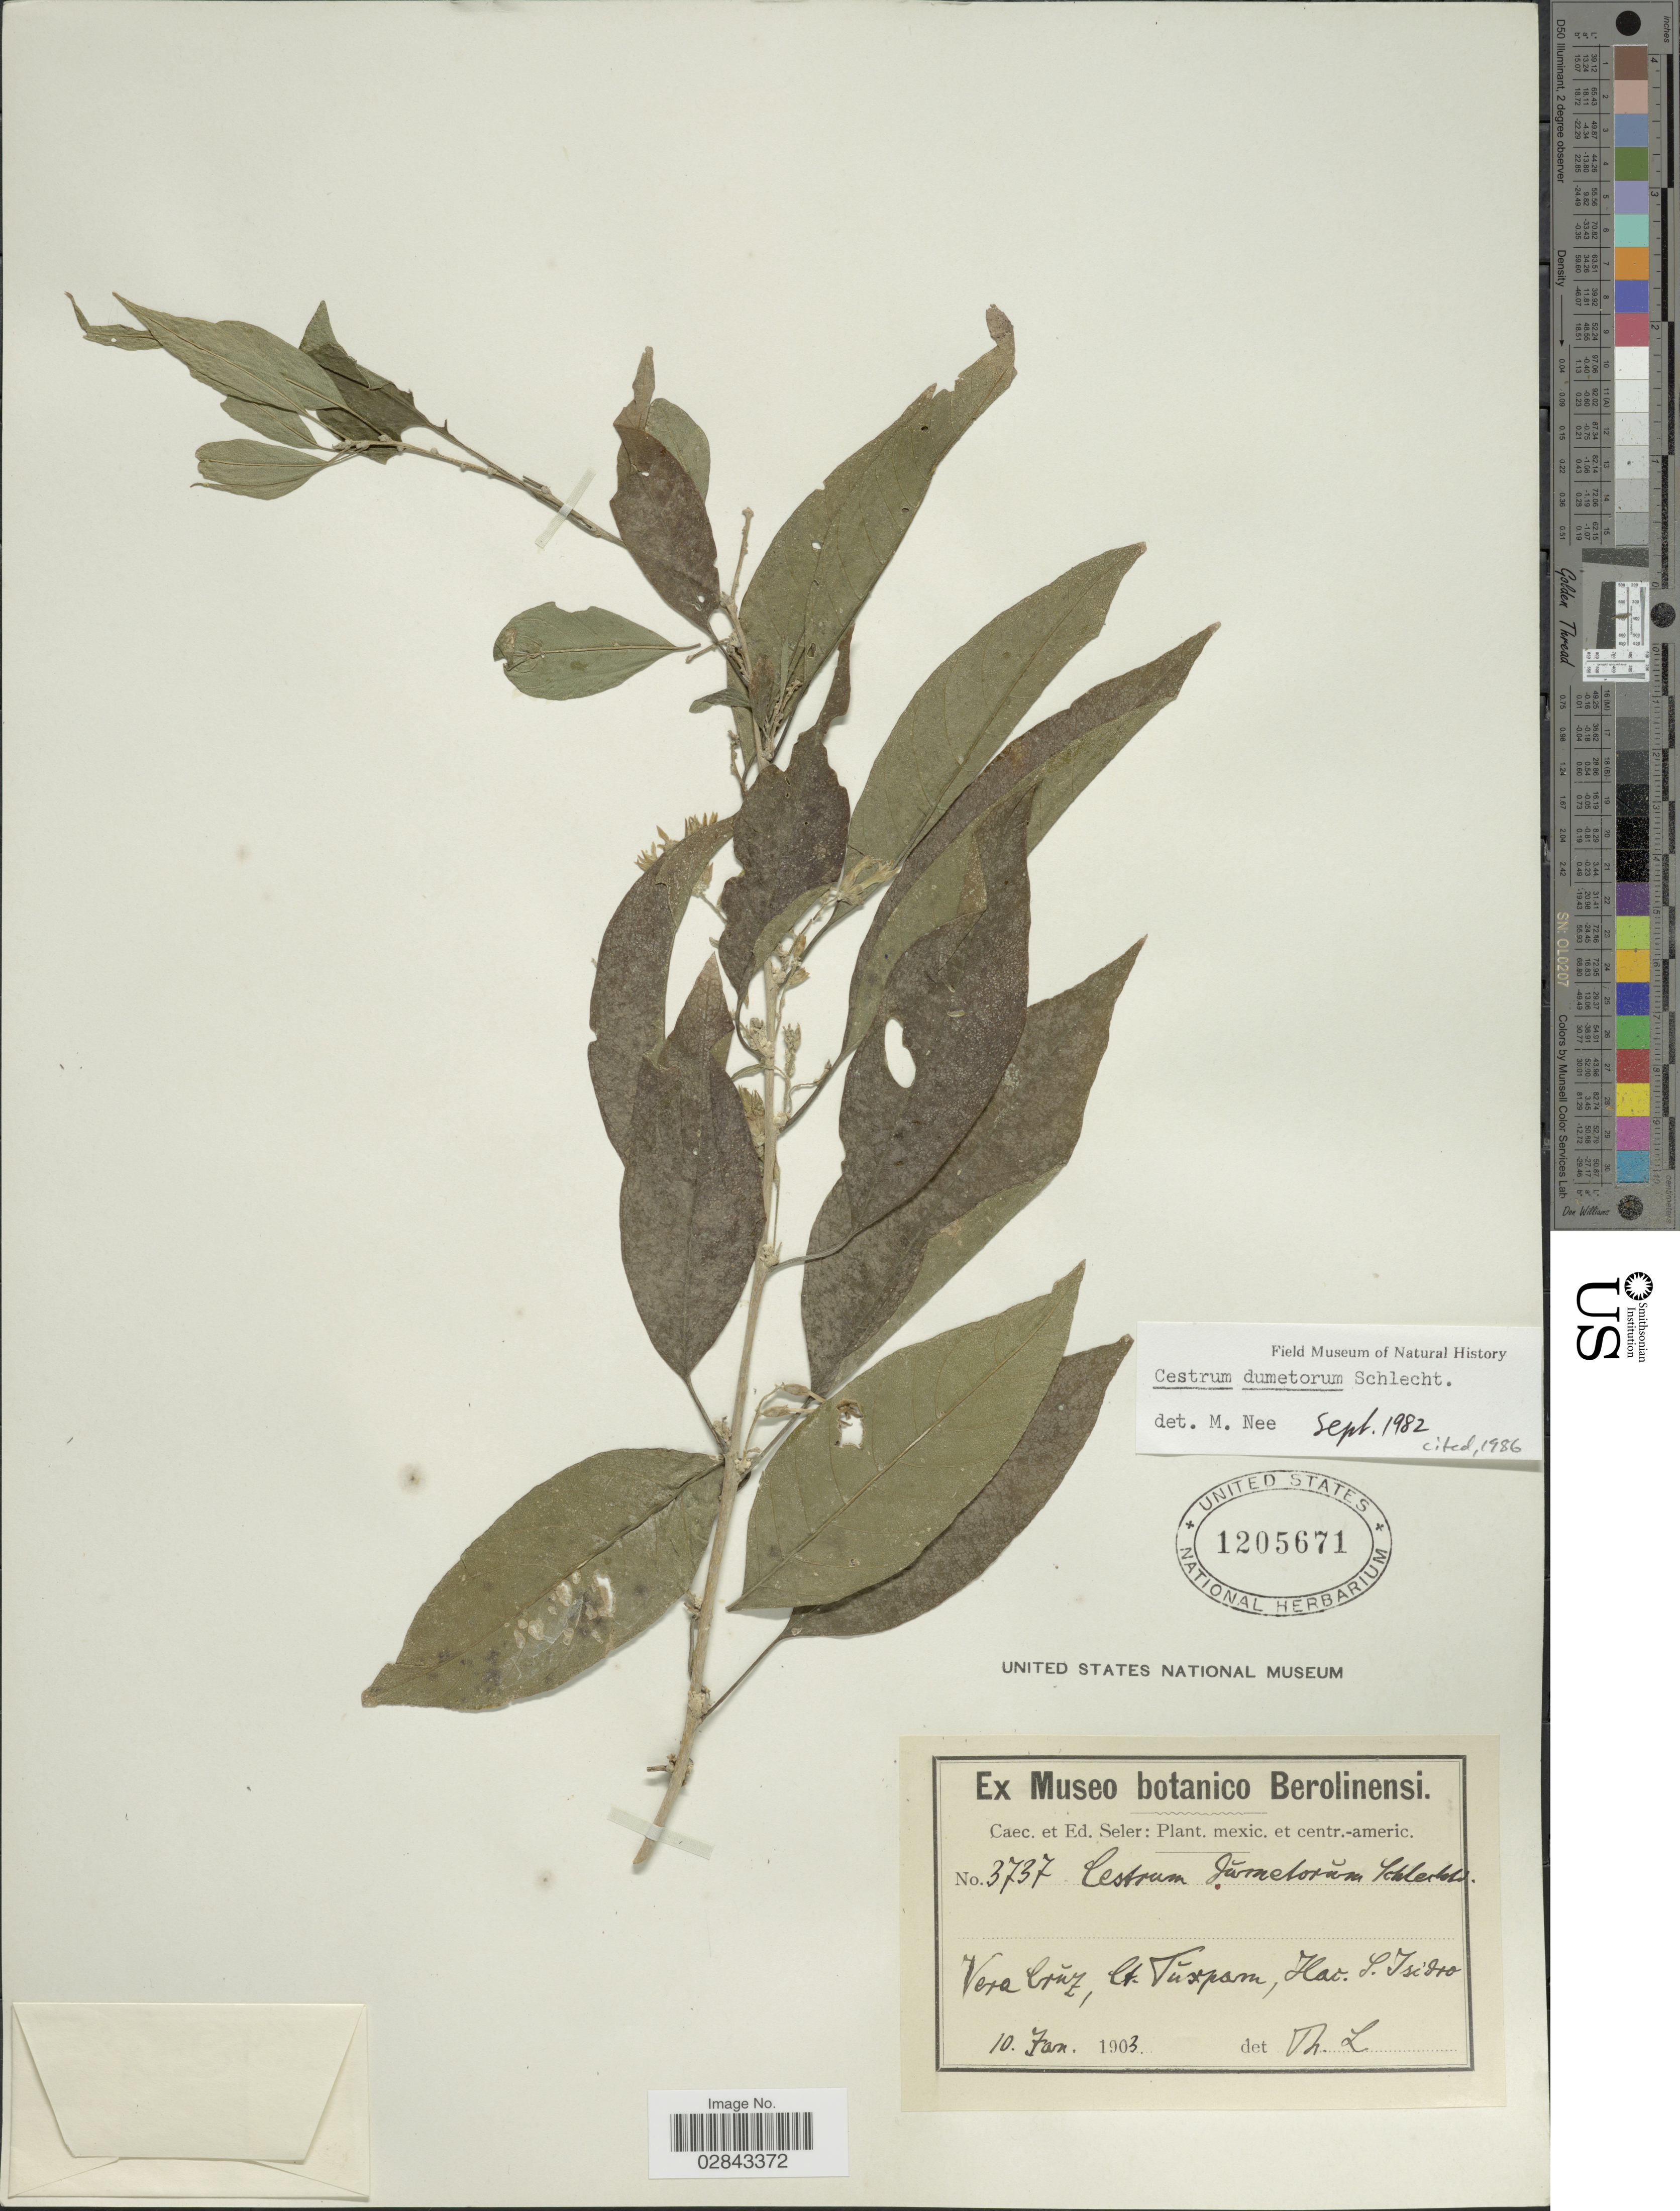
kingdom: Plantae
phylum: Tracheophyta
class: Magnoliopsida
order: Solanales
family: Solanaceae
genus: Cestrum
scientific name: Cestrum dumetorum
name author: Schltdl.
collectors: C. Seler & E. G. Seler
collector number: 3737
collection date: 1903-01-10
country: Mexico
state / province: Veracruz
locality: Vera Cruz, Ct. Túxpan, Hac. S. Isidro.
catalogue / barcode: US 1205671